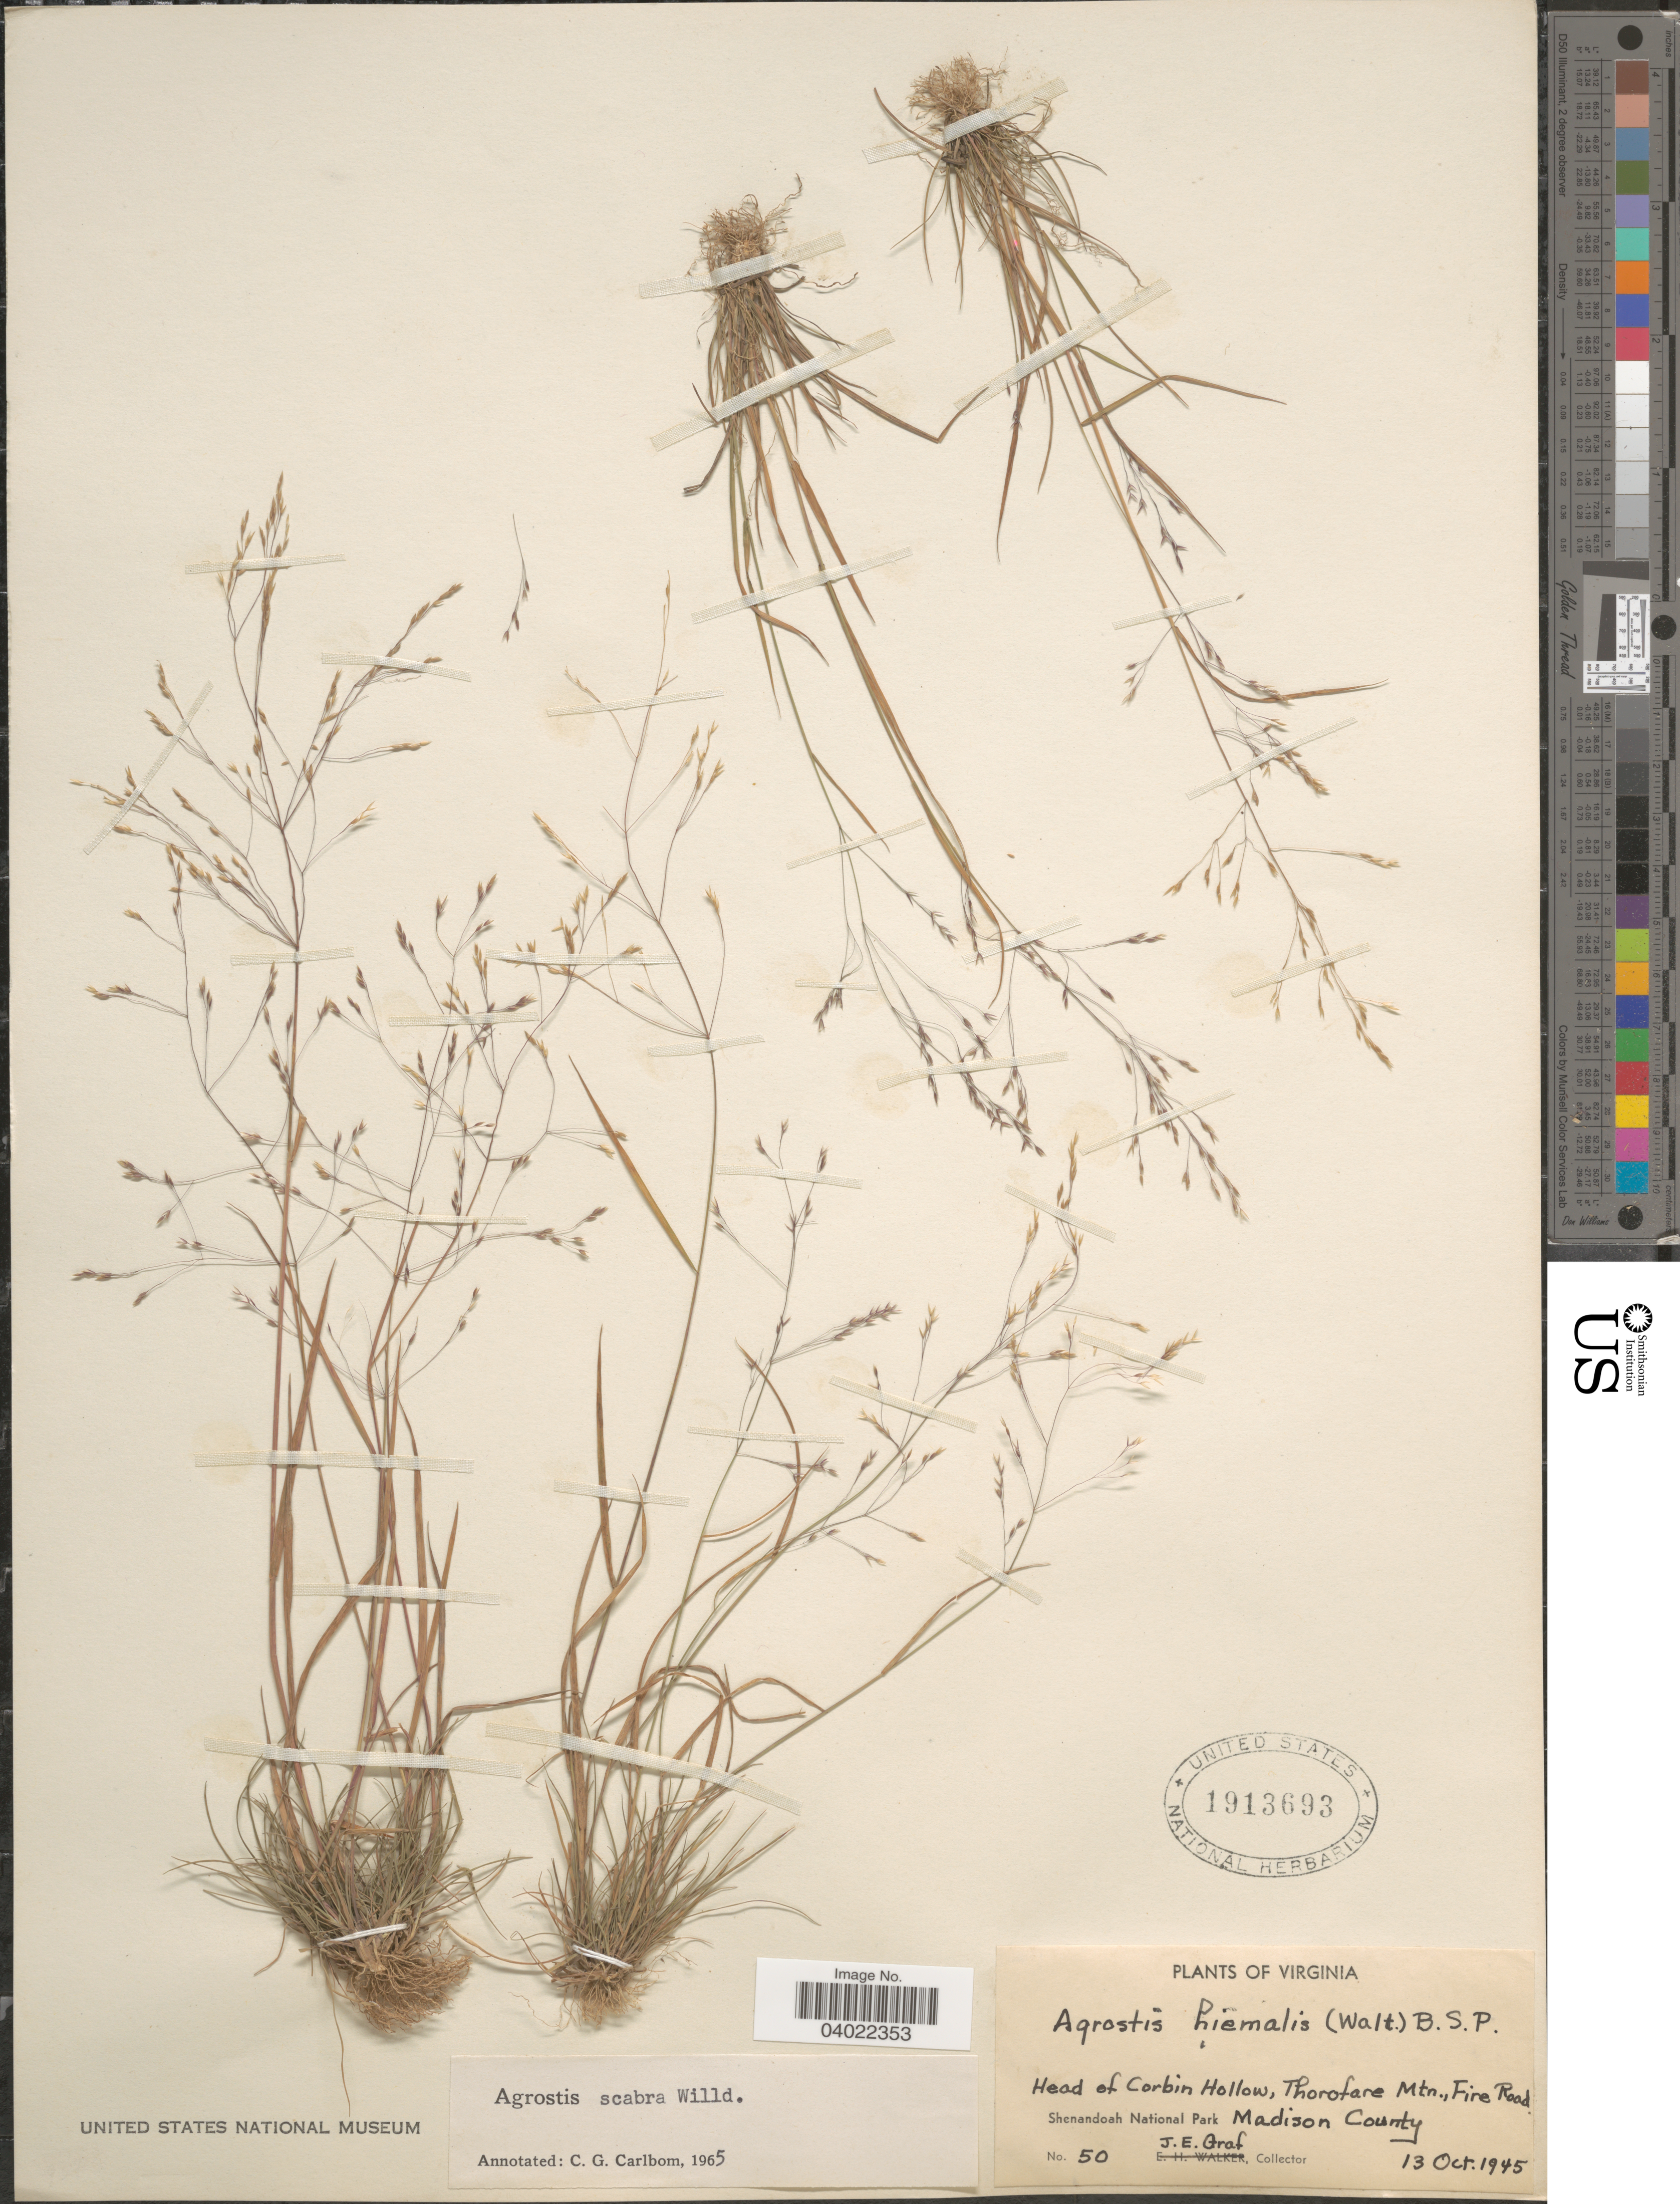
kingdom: Plantae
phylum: Tracheophyta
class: Liliopsida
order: Poales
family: Poaceae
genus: Agrostis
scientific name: Agrostis scabra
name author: Willd.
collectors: J. Graf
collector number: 50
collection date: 1945-10-13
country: United States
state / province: Virginia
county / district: Madison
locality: Head of Corbin Hollow, Thorofare Mtn., Fire Road. Madison County. Shenandoah National Park.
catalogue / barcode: US 1913693